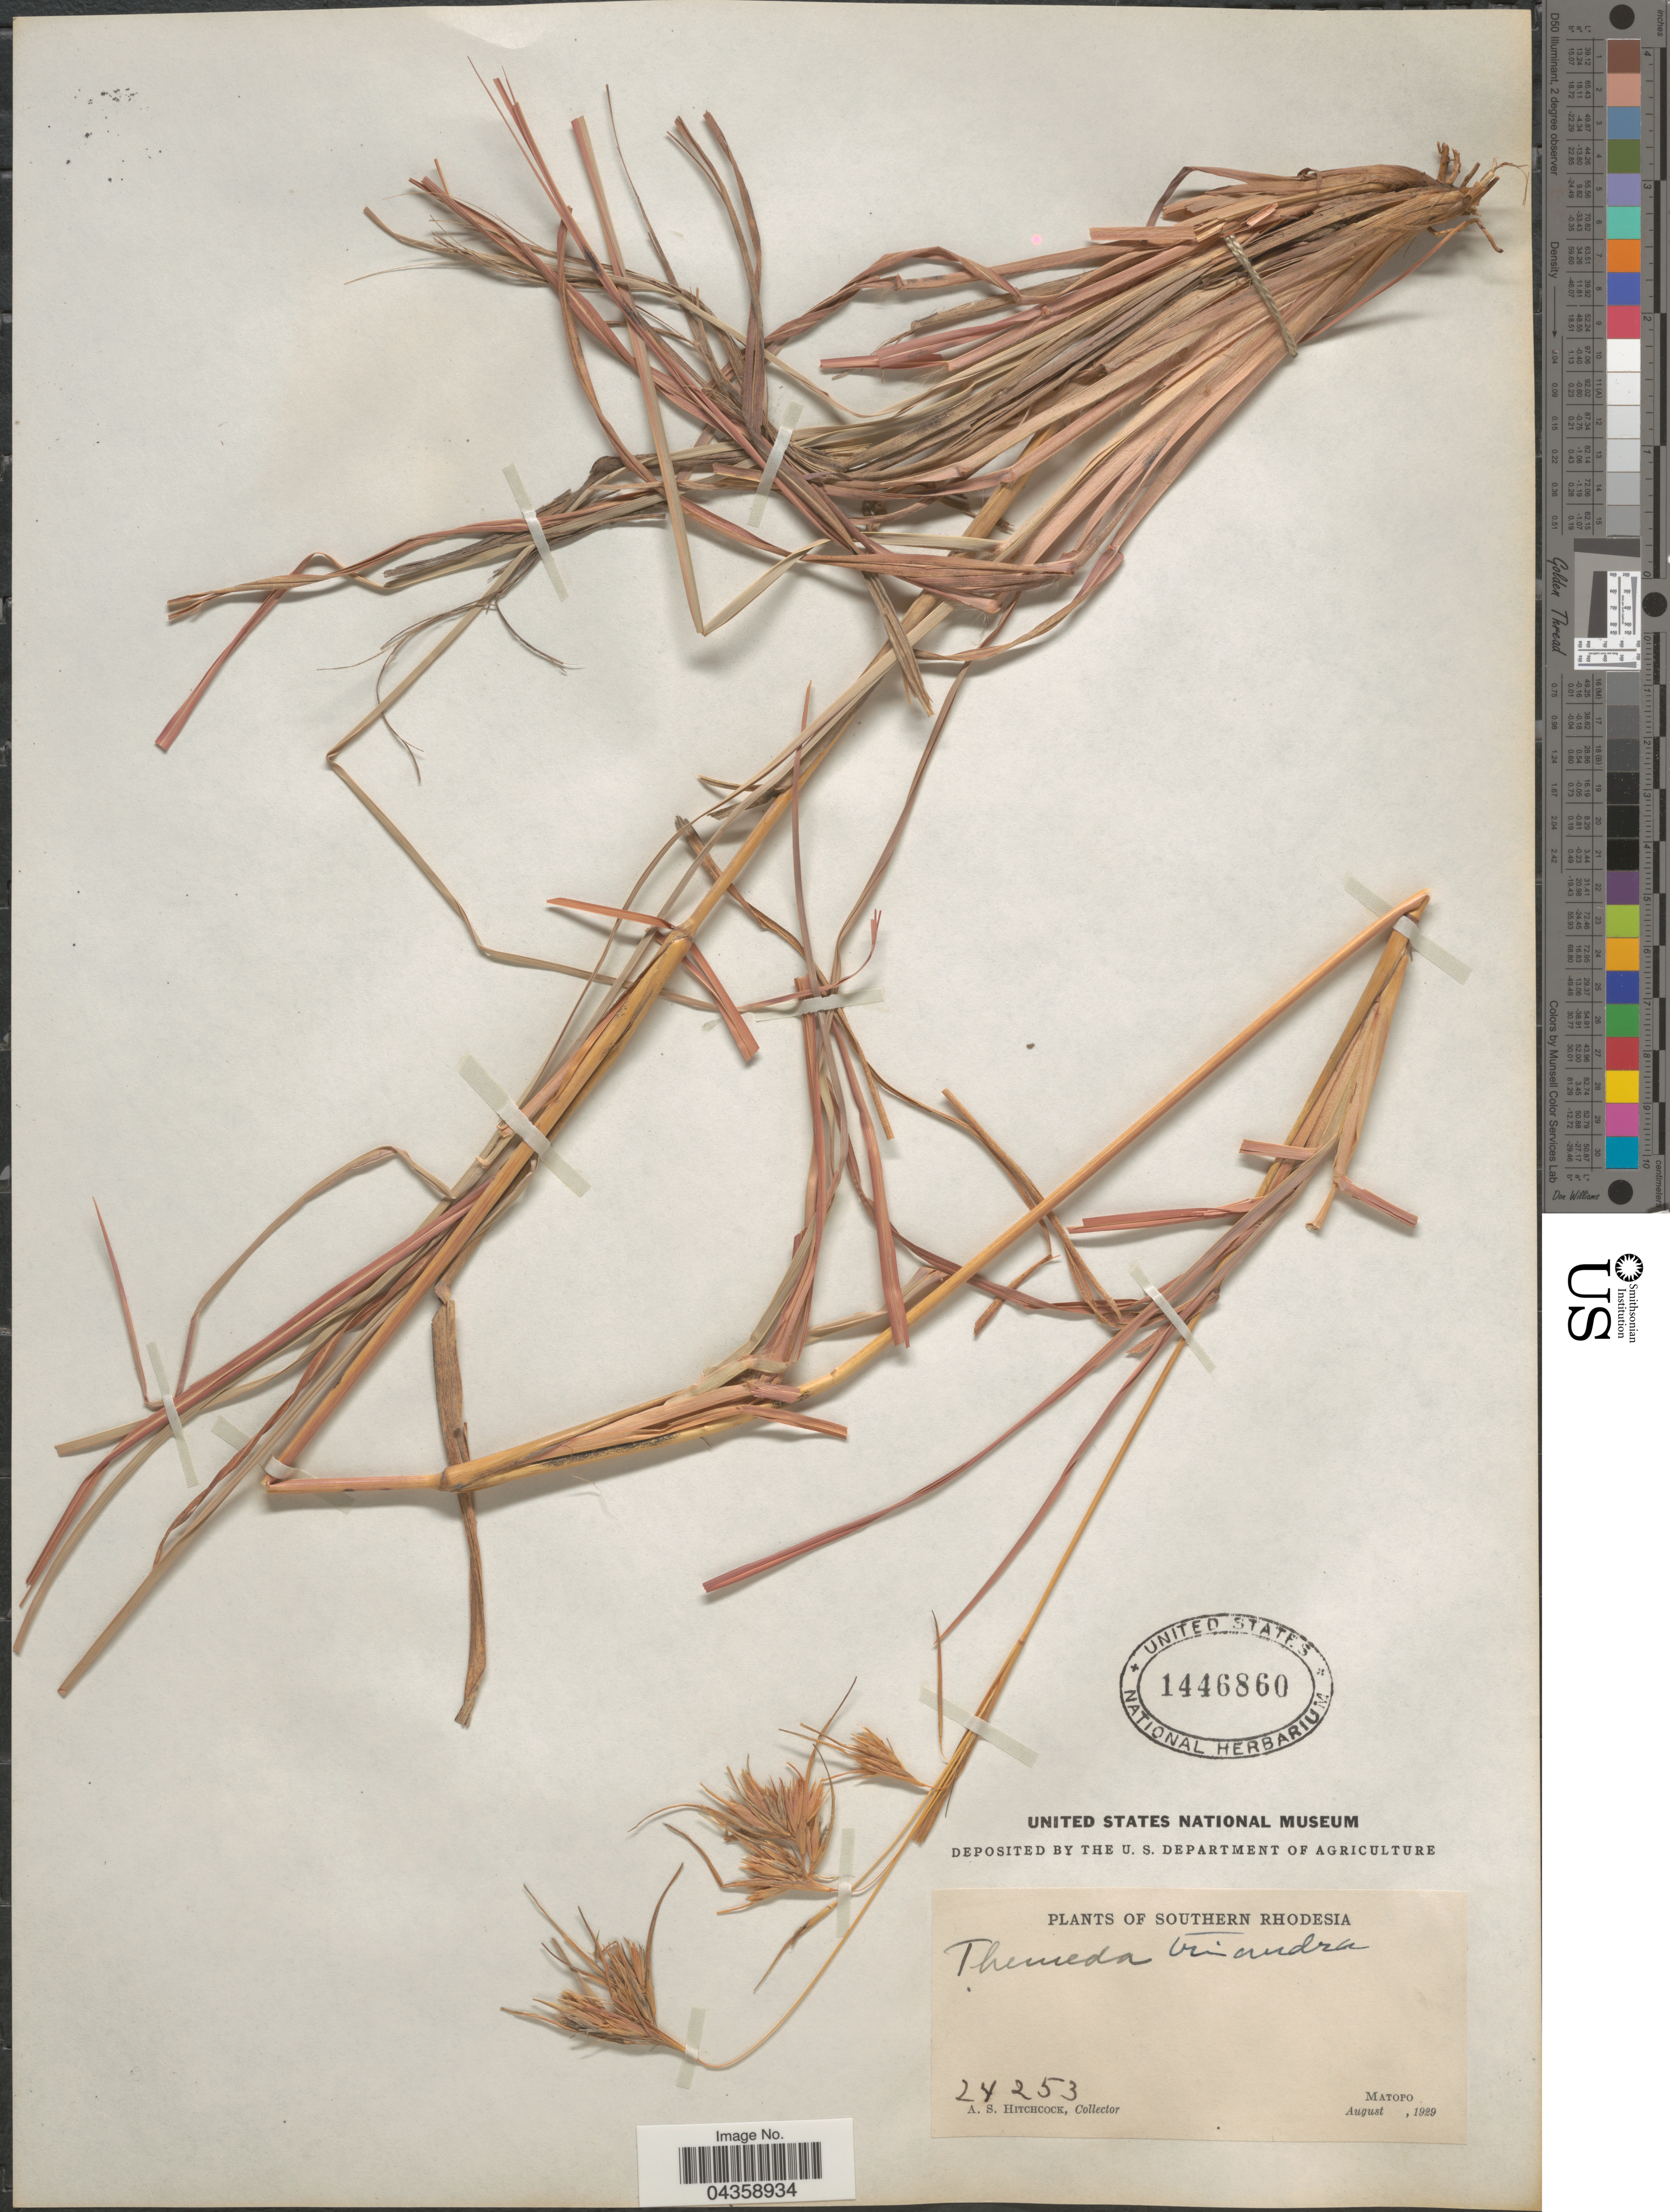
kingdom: Plantae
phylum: Tracheophyta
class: Liliopsida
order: Poales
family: Poaceae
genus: Themeda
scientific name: Themeda triandra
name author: Forssk.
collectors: A. S. Hitchcock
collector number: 24253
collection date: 1929-08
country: Zimbabwe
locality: Southern Rhodesia. Matopo.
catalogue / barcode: US 1446860